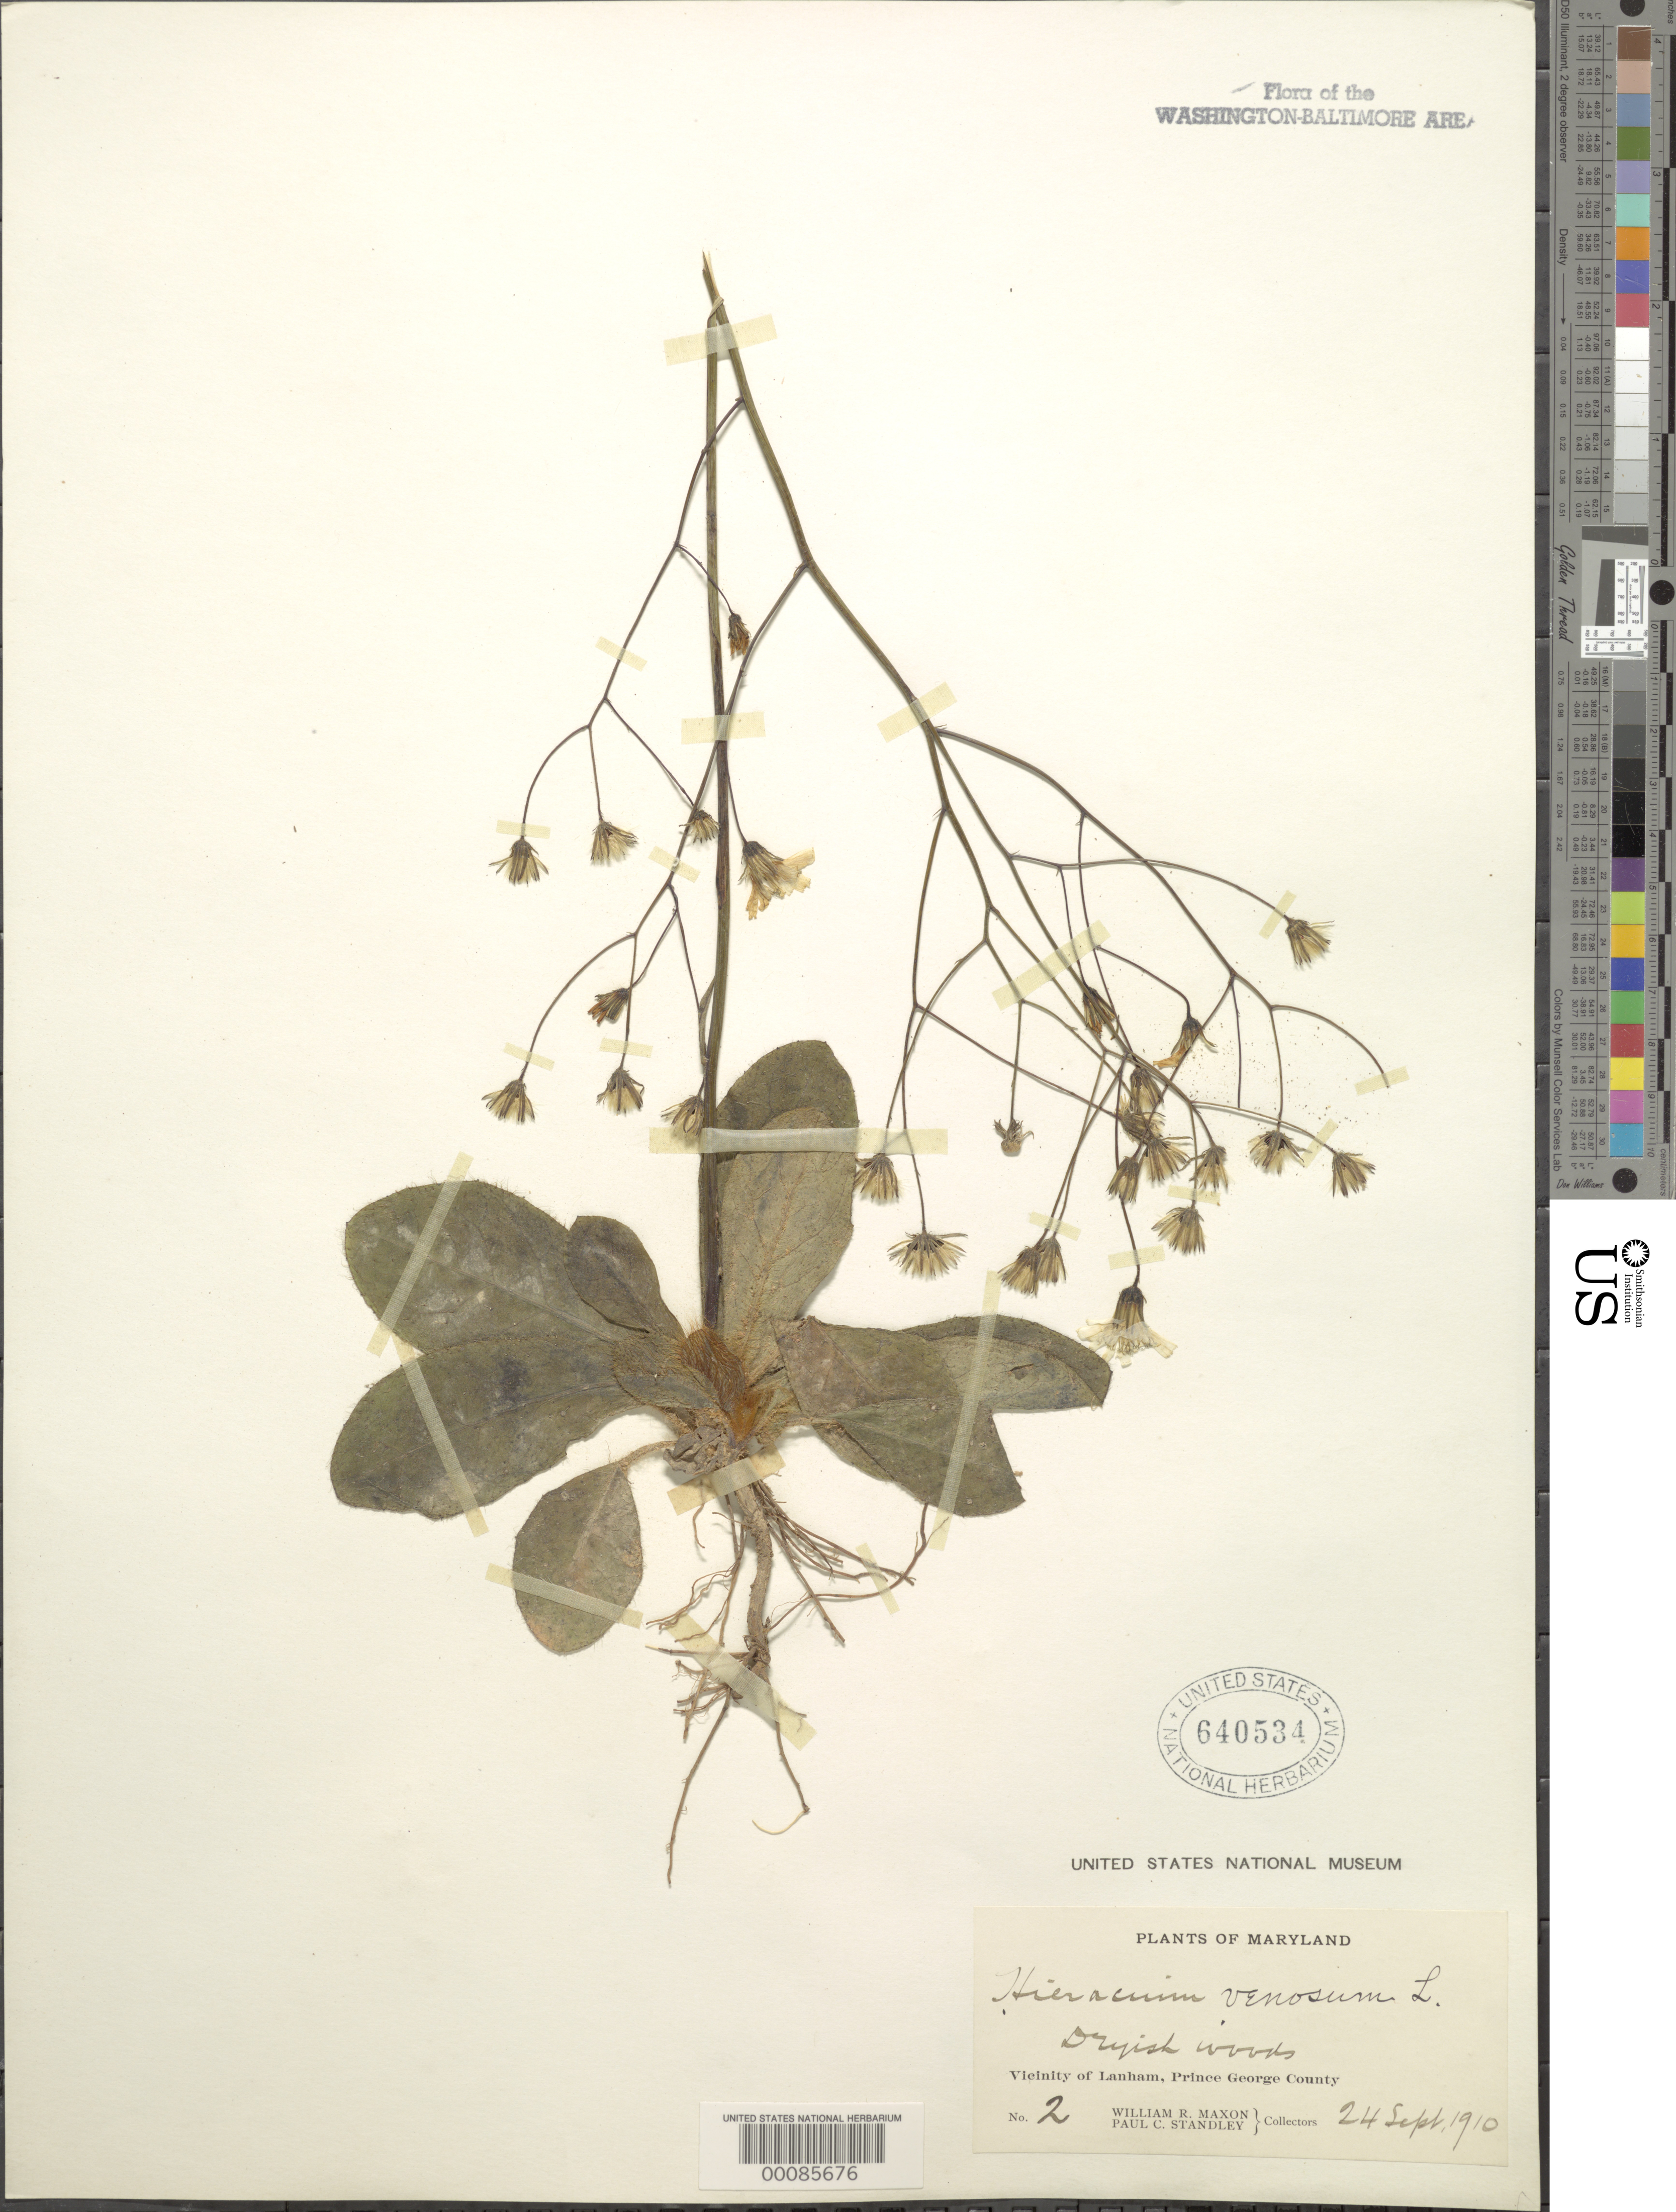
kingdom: Plantae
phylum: Tracheophyta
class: Magnoliopsida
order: Asterales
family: Asteraceae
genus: Hieracium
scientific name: Hieracium venosum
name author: L.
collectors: W. R. Maxon & P. C. Standley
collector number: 2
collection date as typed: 24 Sep 1910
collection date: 1910-09-24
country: United States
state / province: Maryland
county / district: Prince George's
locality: Lanham vicinity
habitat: Dryish woods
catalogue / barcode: US 640534